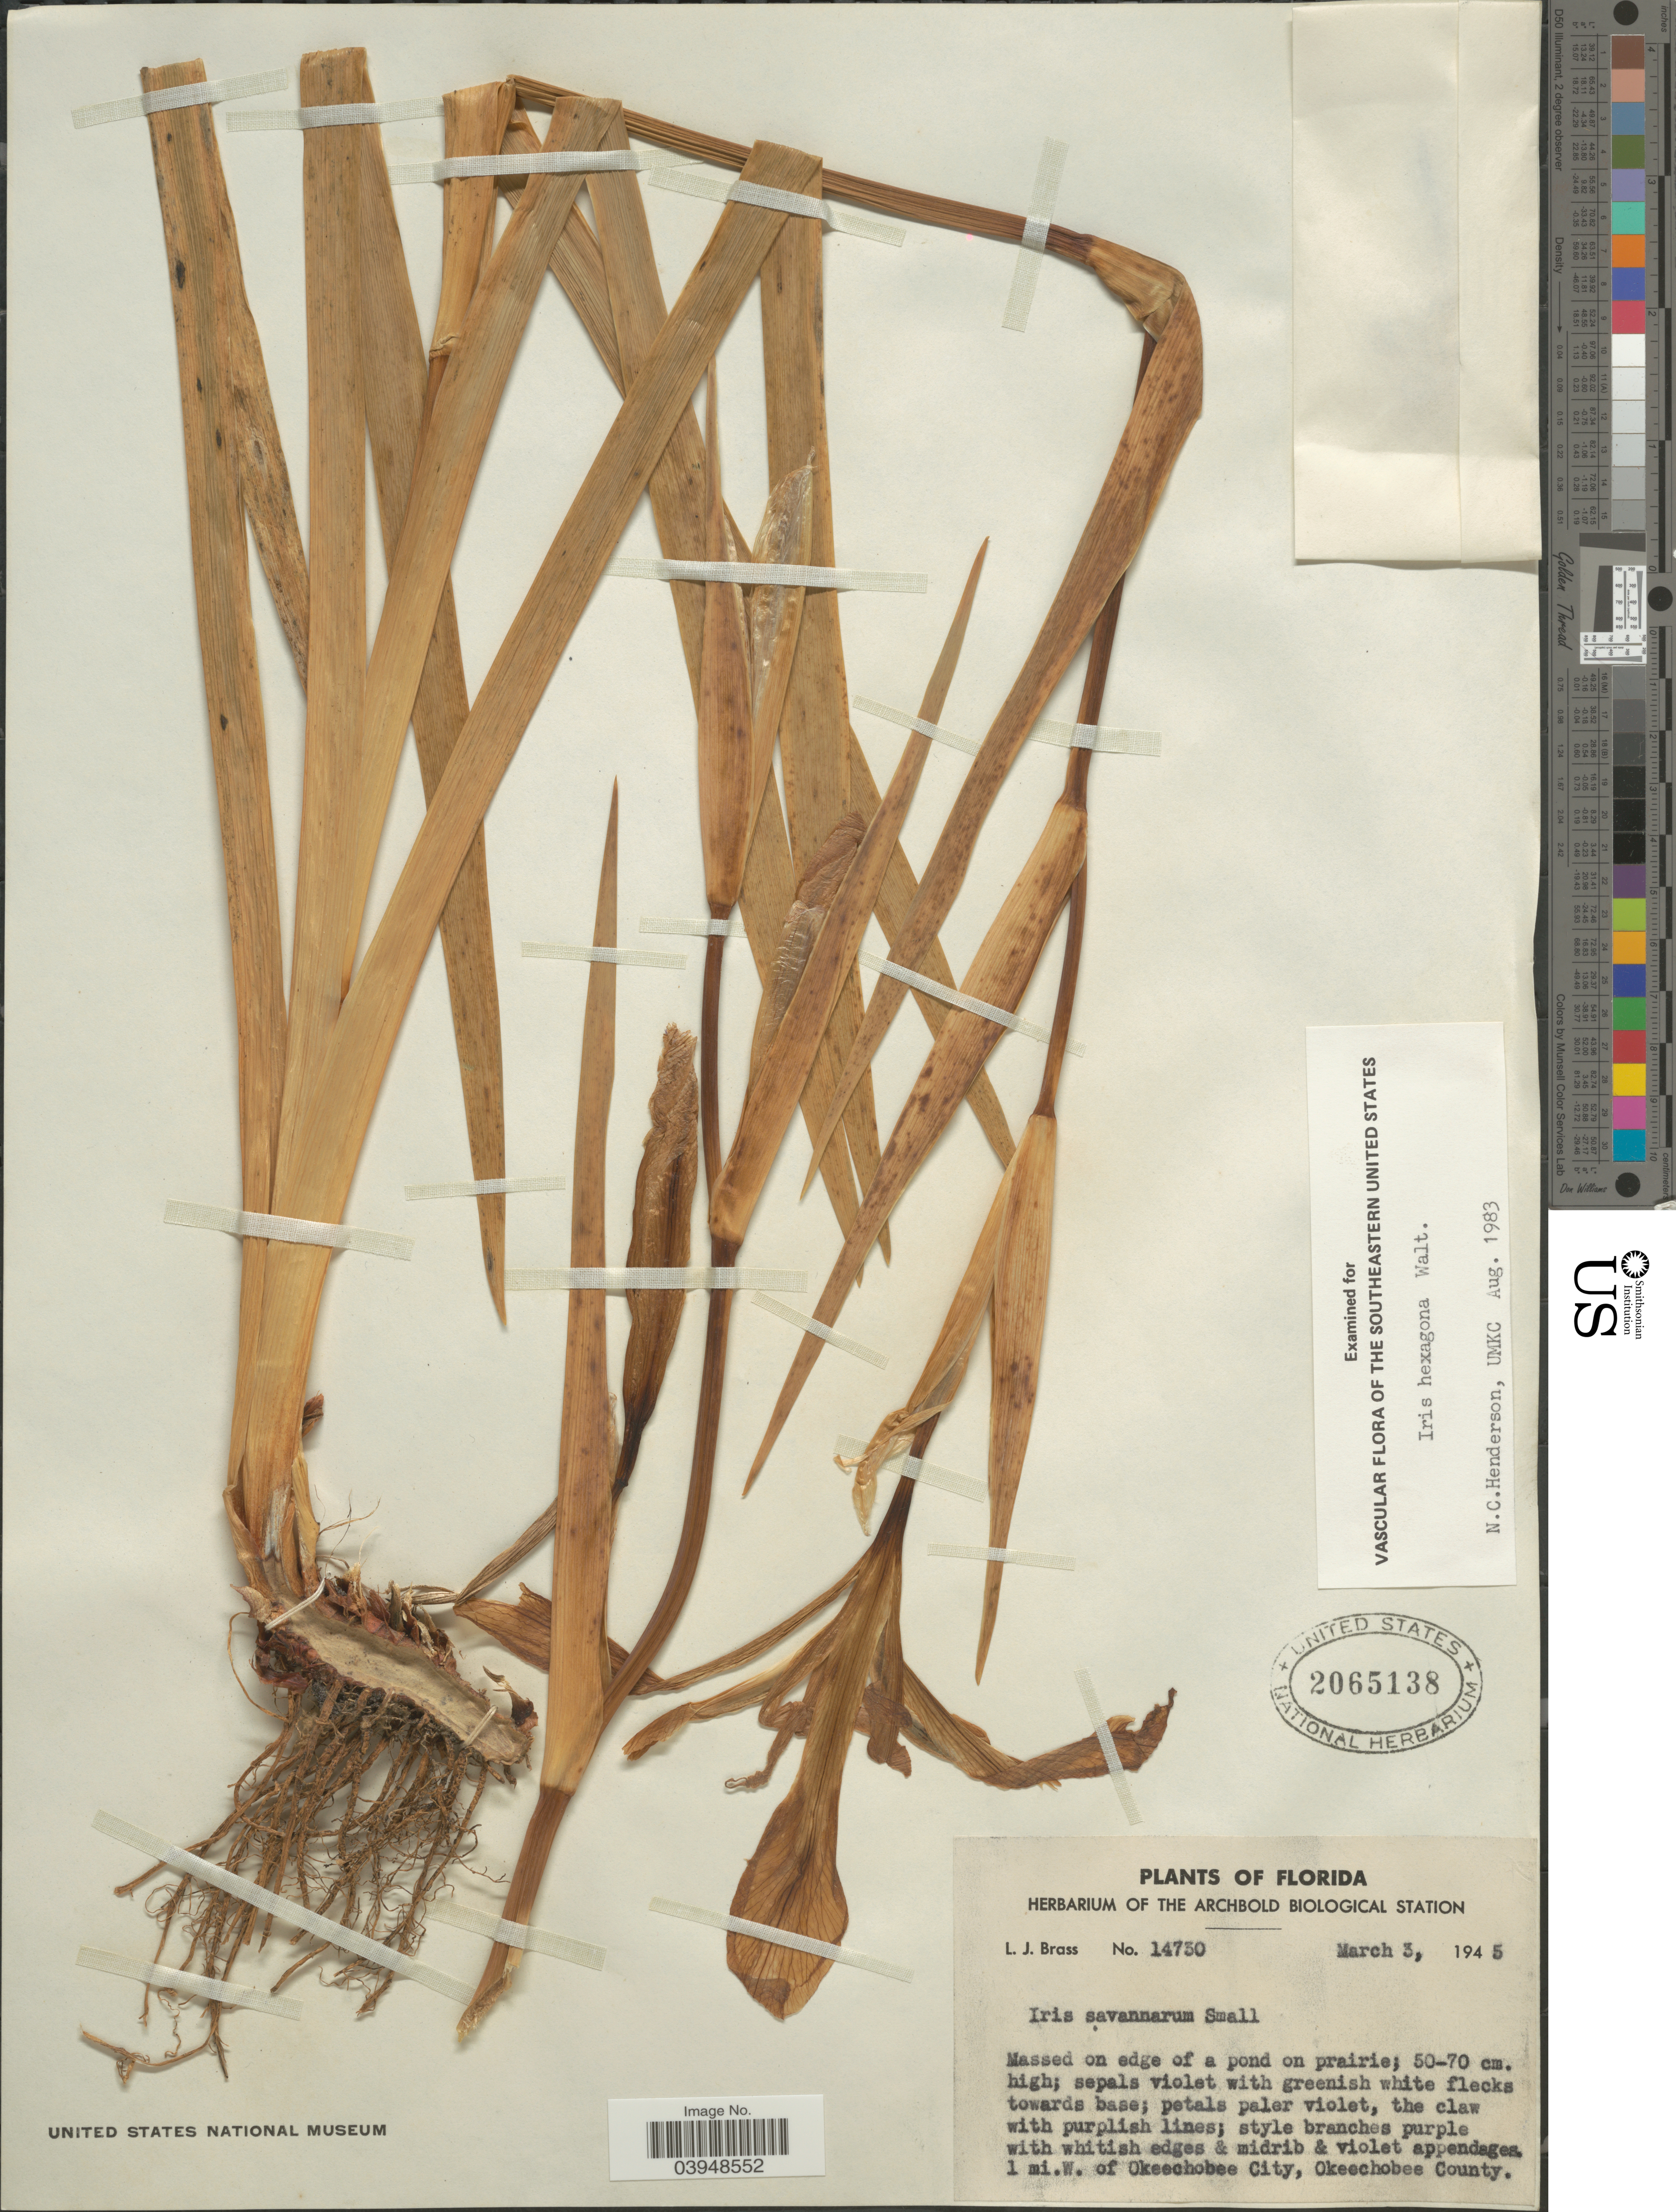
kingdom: Plantae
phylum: Tracheophyta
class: Liliopsida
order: Asparagales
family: Iridaceae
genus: Iris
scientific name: Iris hexagona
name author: Walter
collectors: L. J. Brass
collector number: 14750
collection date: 1945-03-03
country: United States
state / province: Florida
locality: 1 mi. W. of Okeechobee City, Okeechobee County.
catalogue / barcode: US 2065138